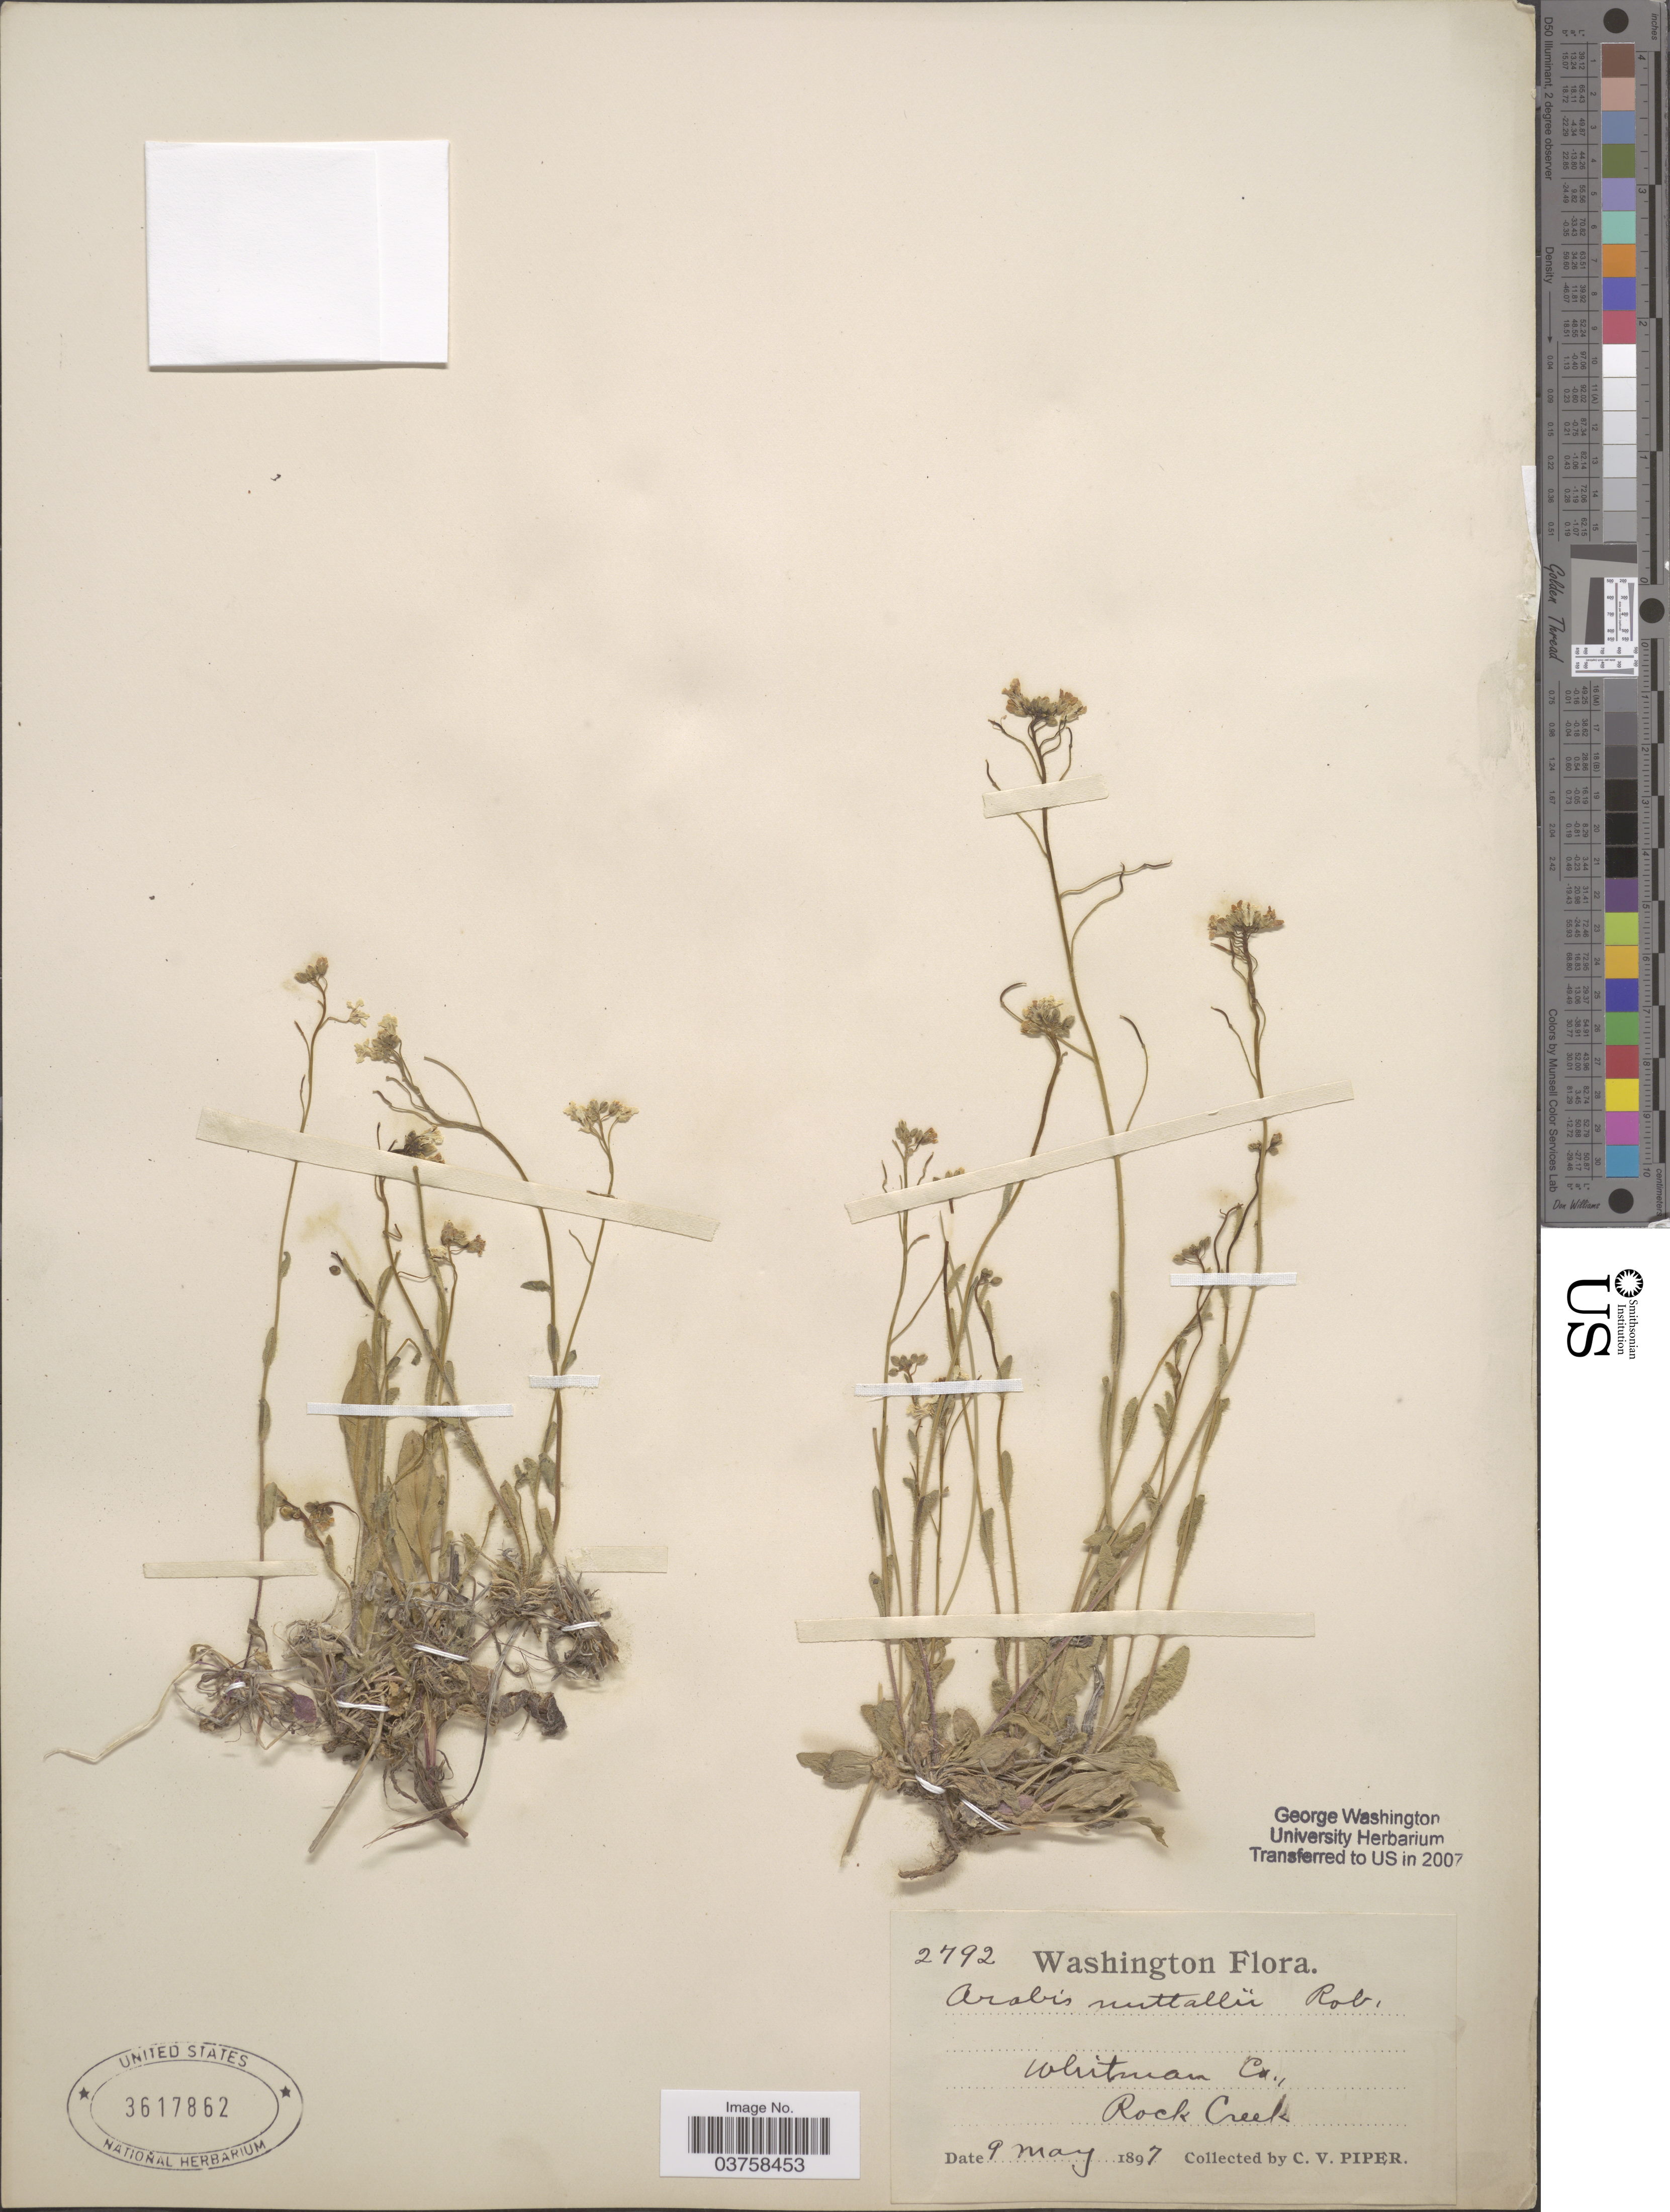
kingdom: Plantae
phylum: Tracheophyta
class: Magnoliopsida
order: Brassicales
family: Brassicaceae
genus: Arabis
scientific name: Arabis nuttallii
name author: B.L. Rob.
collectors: C. V. Piper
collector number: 2792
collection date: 1897-05-09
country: United States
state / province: Washington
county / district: Whitman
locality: Whitman Co., Rock Creek.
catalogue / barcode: US 3617862